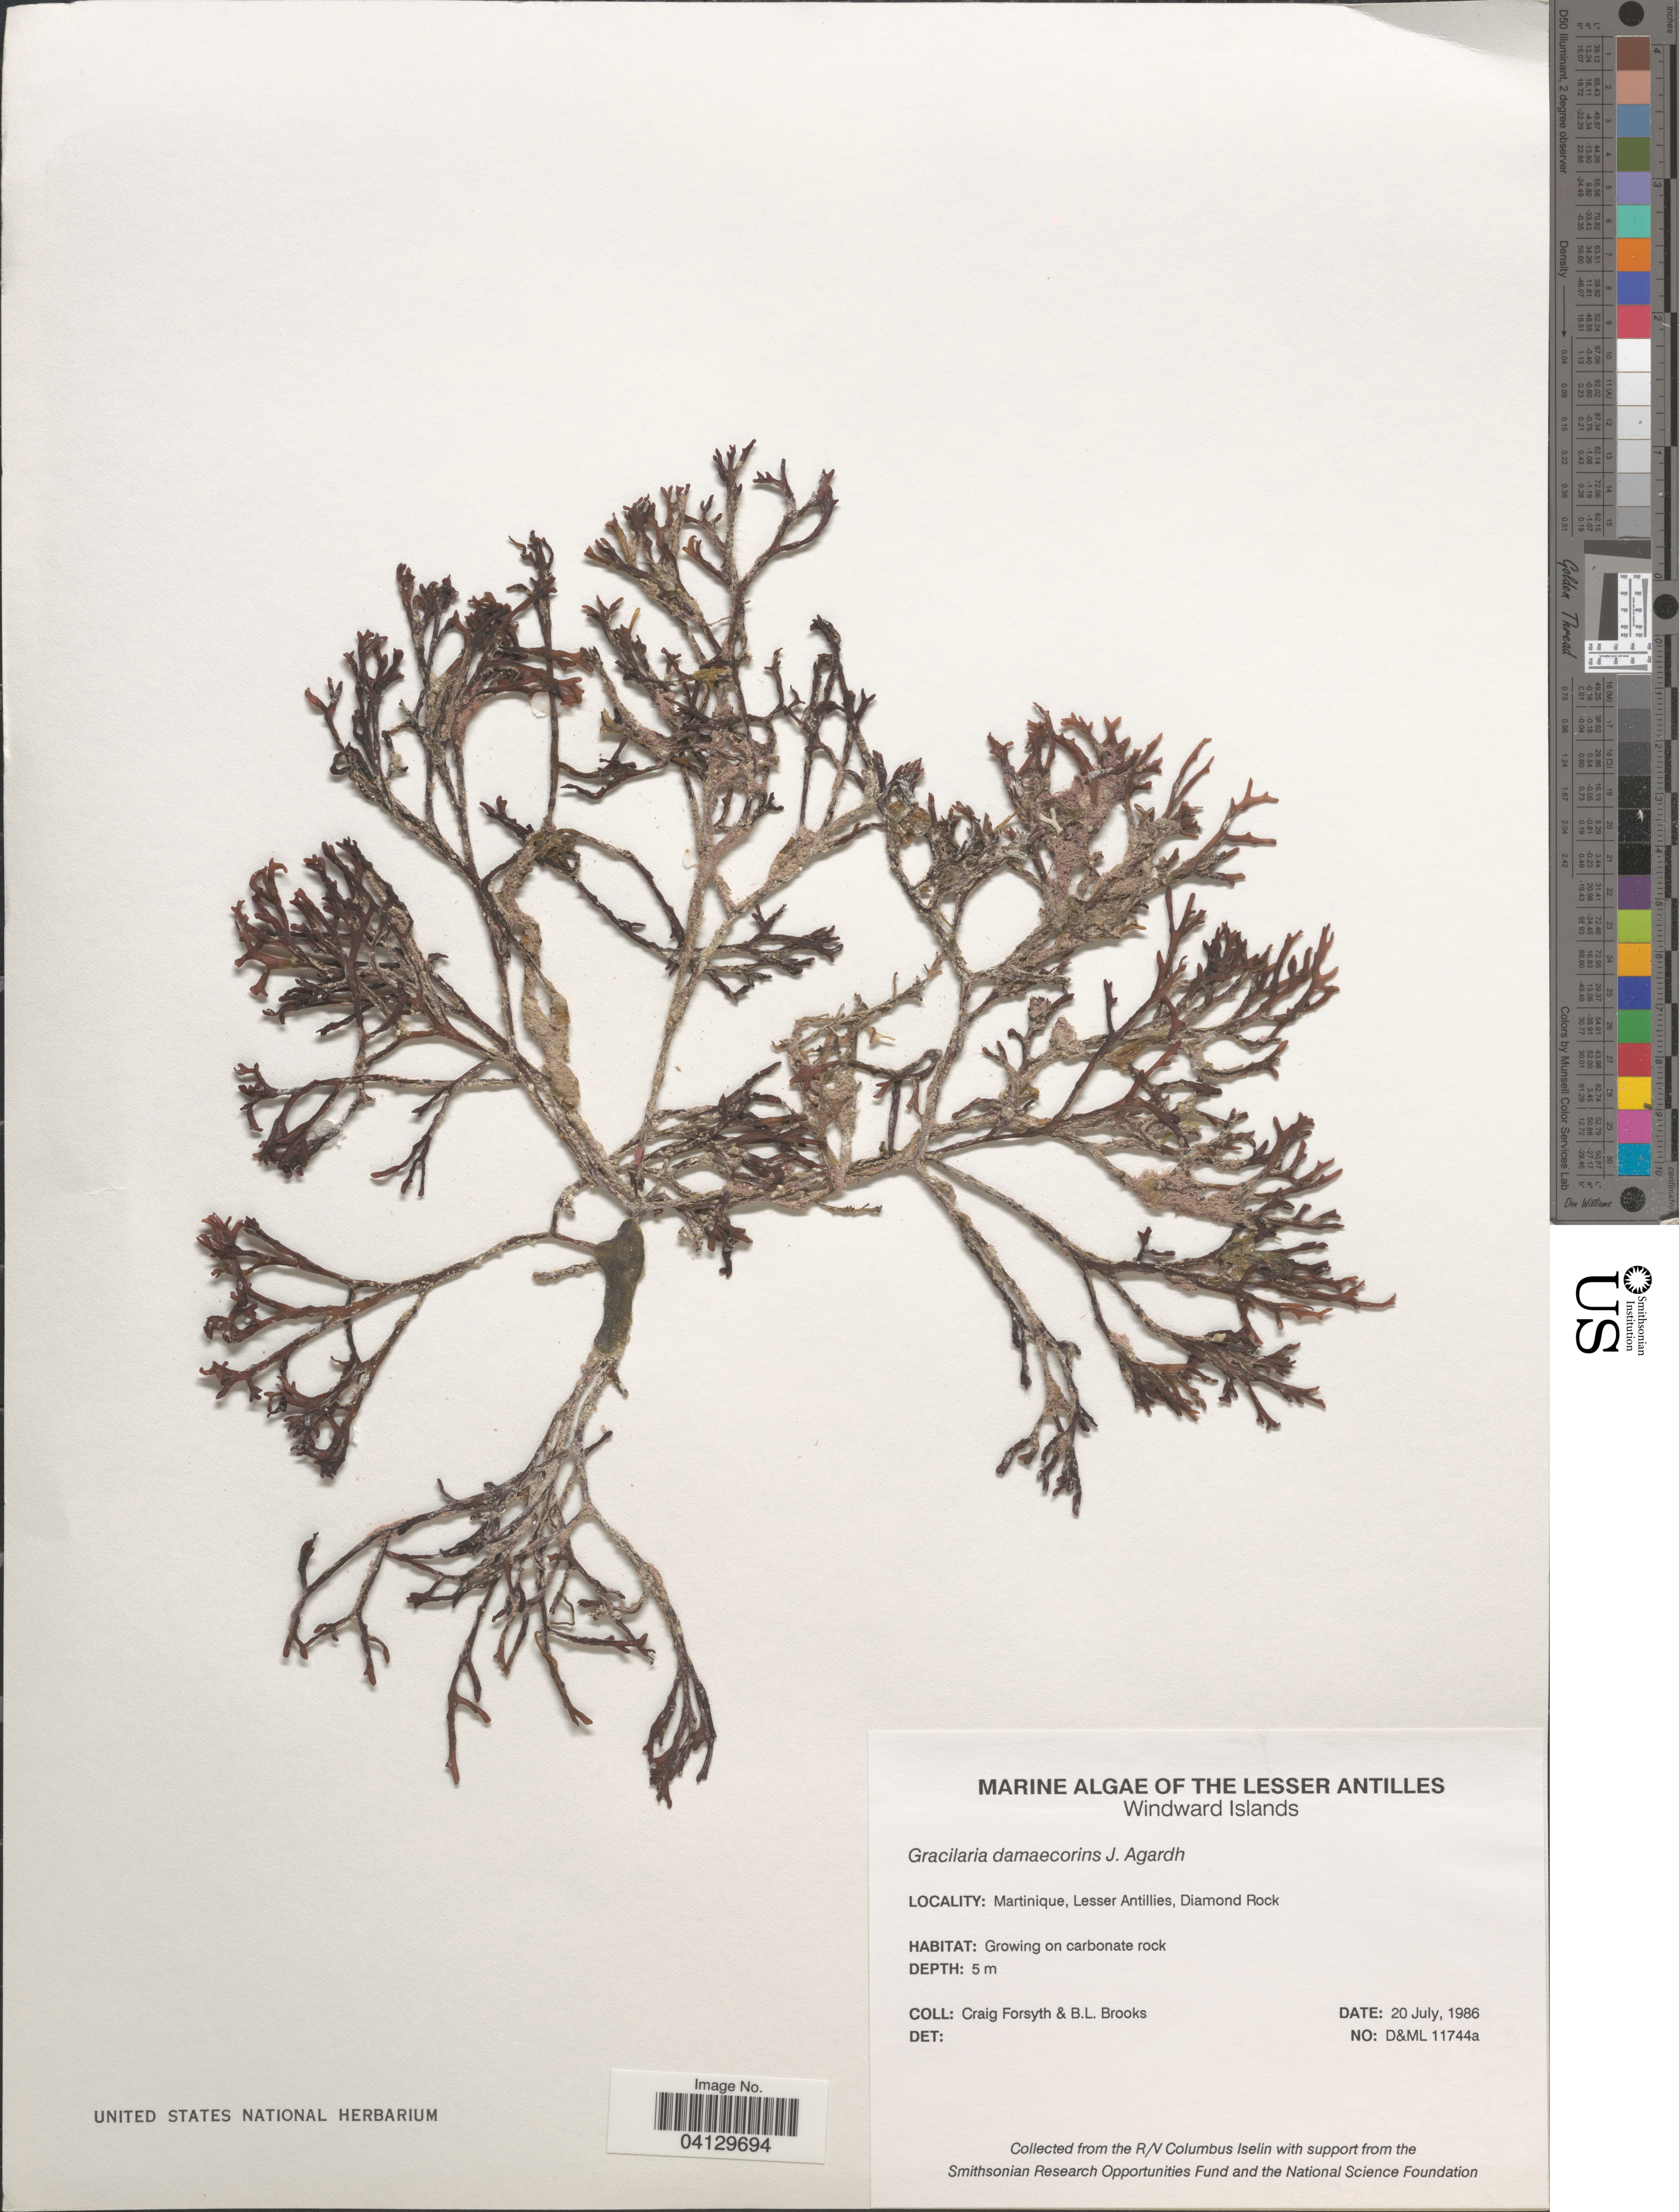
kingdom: Plantae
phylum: Rhodophyta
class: Florideophyceae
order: Gracilariales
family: Gracilariaceae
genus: Gracilaria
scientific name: Gracilaria damaecornis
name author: J. Agardh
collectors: C. Forsyth & B. Brooks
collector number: D&ML11744a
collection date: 1986-07-20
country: Martinique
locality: The Lesser Antilles. Windward Islands. Diamond Rock.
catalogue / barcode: US 328735